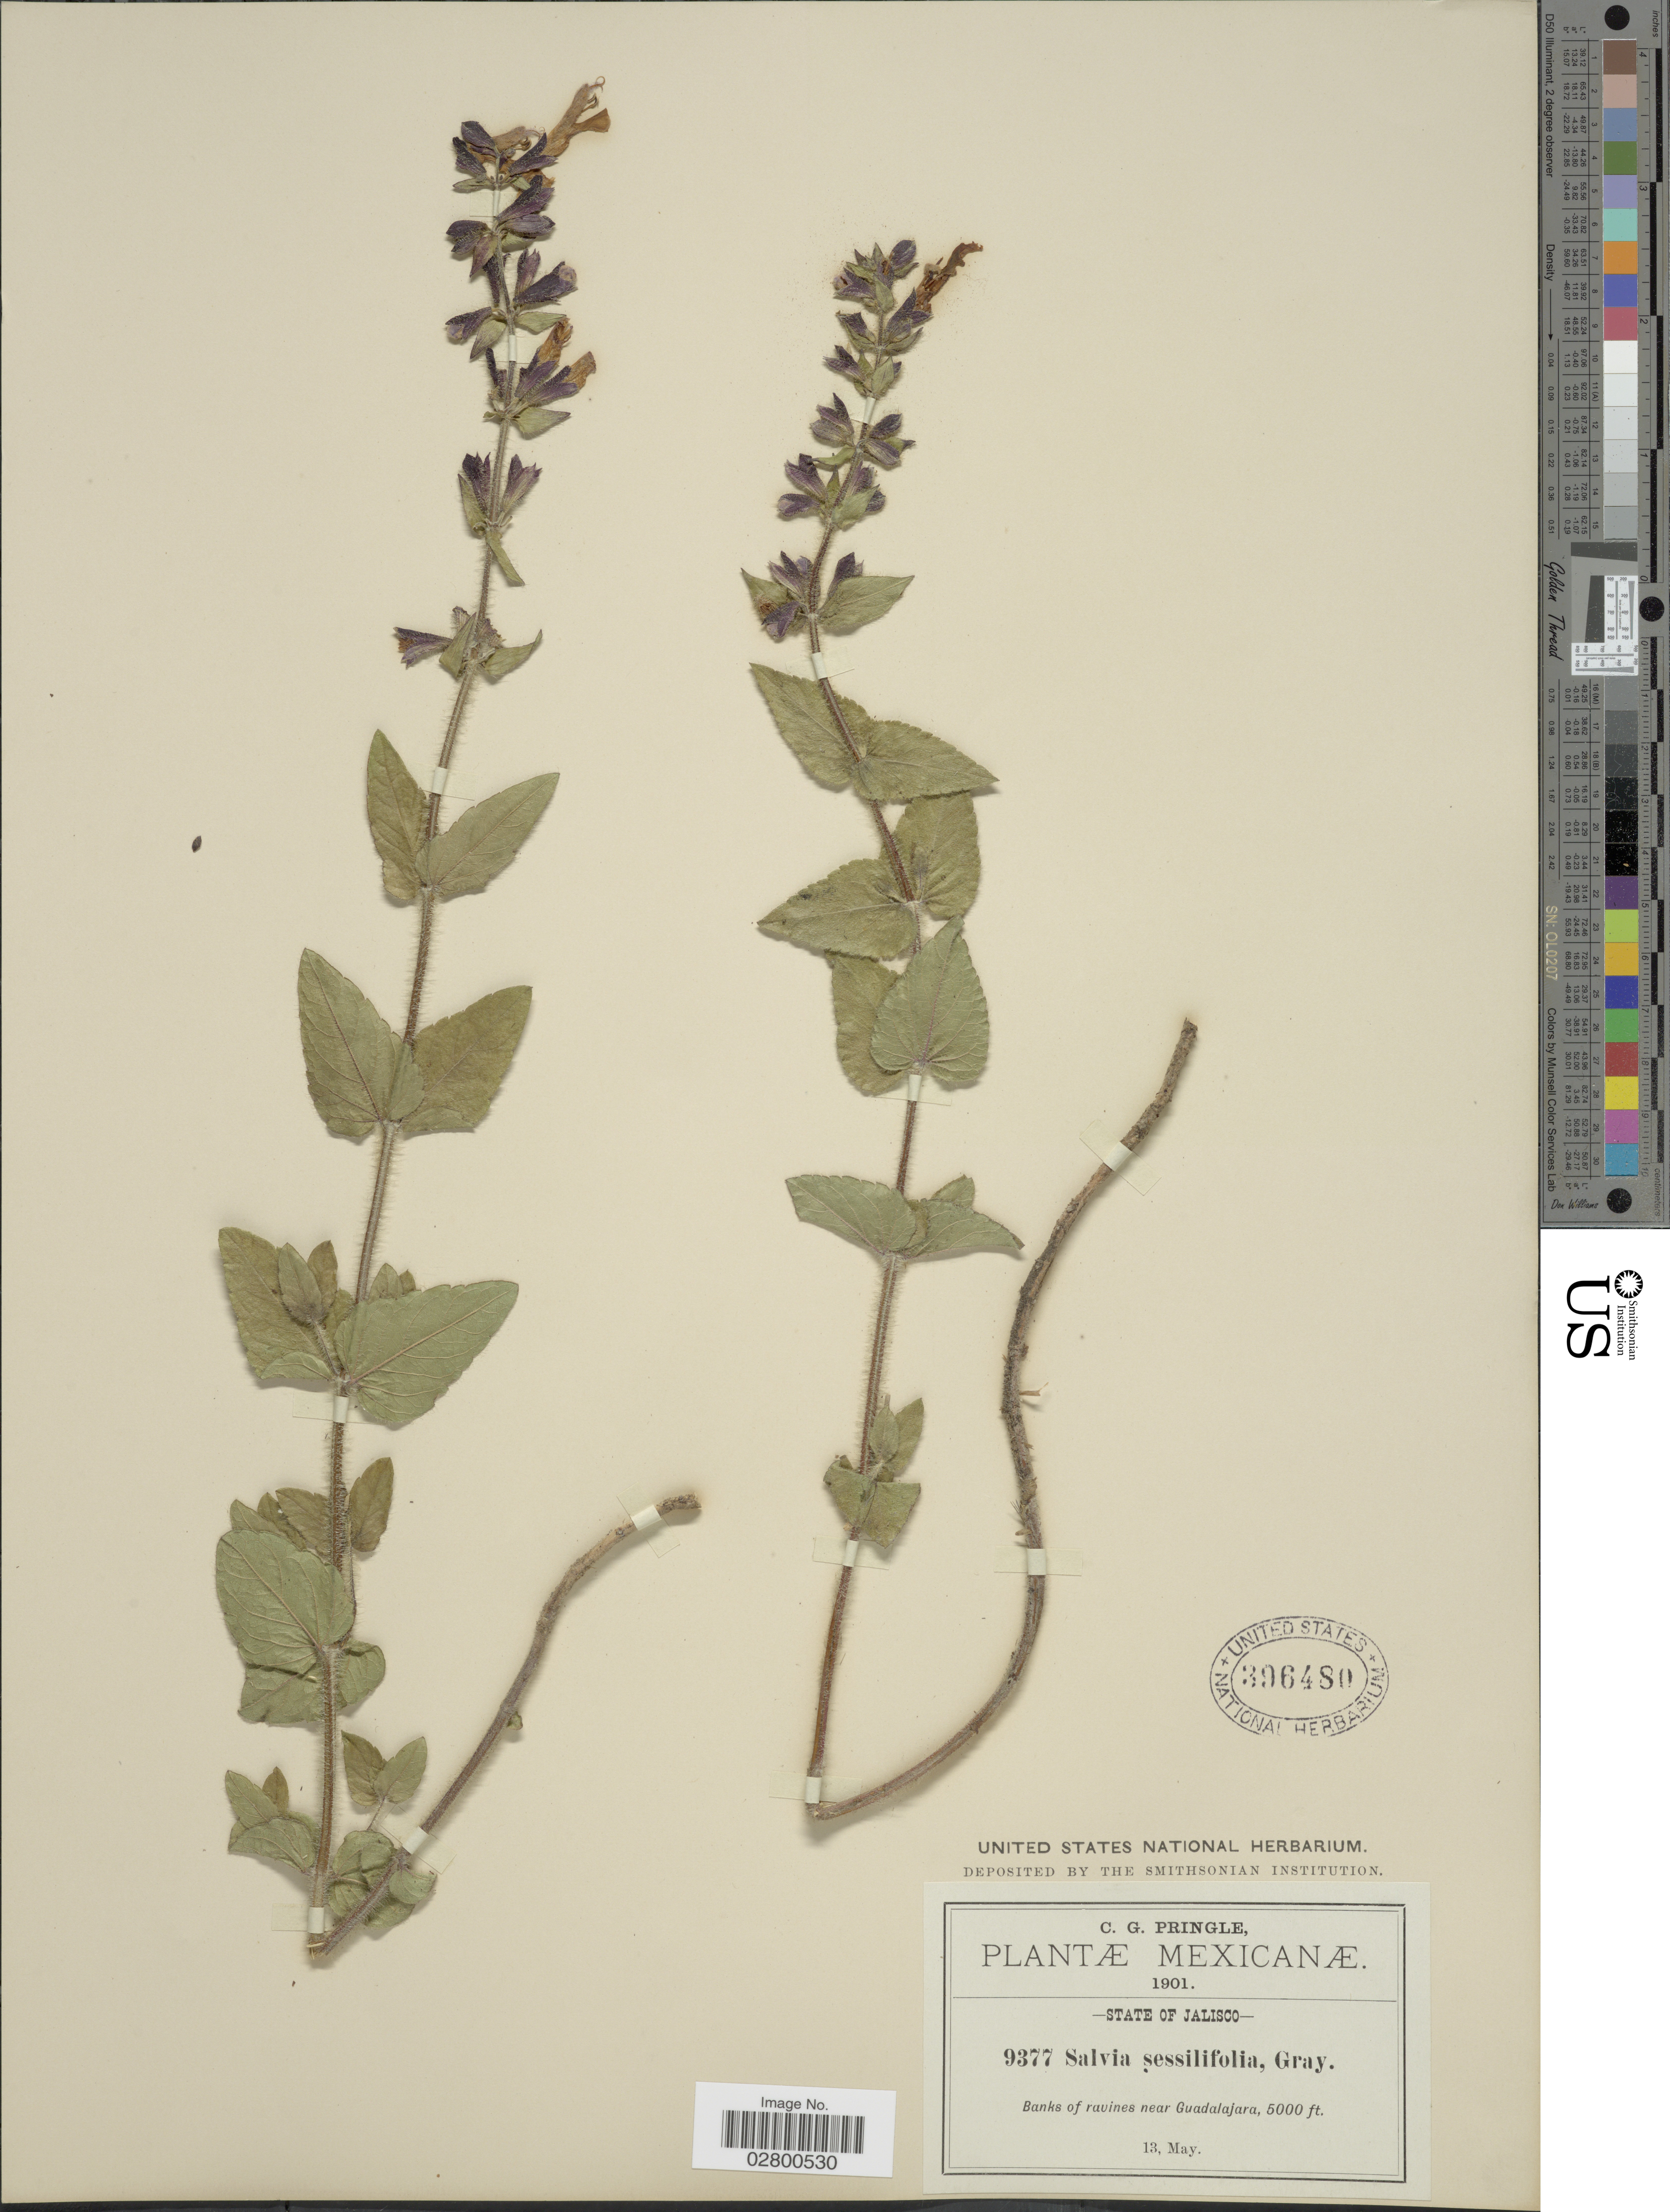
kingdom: Plantae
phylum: Tracheophyta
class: Magnoliopsida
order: Lamiales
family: Lamiaceae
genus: Salvia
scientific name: Salvia angustiarum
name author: Epling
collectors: C. G. Pringle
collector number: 9377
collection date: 1901-05-13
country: Mexico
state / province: Jalisco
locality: Shaded banks of ravines near Guadalajara.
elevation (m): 1524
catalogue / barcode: US 396480